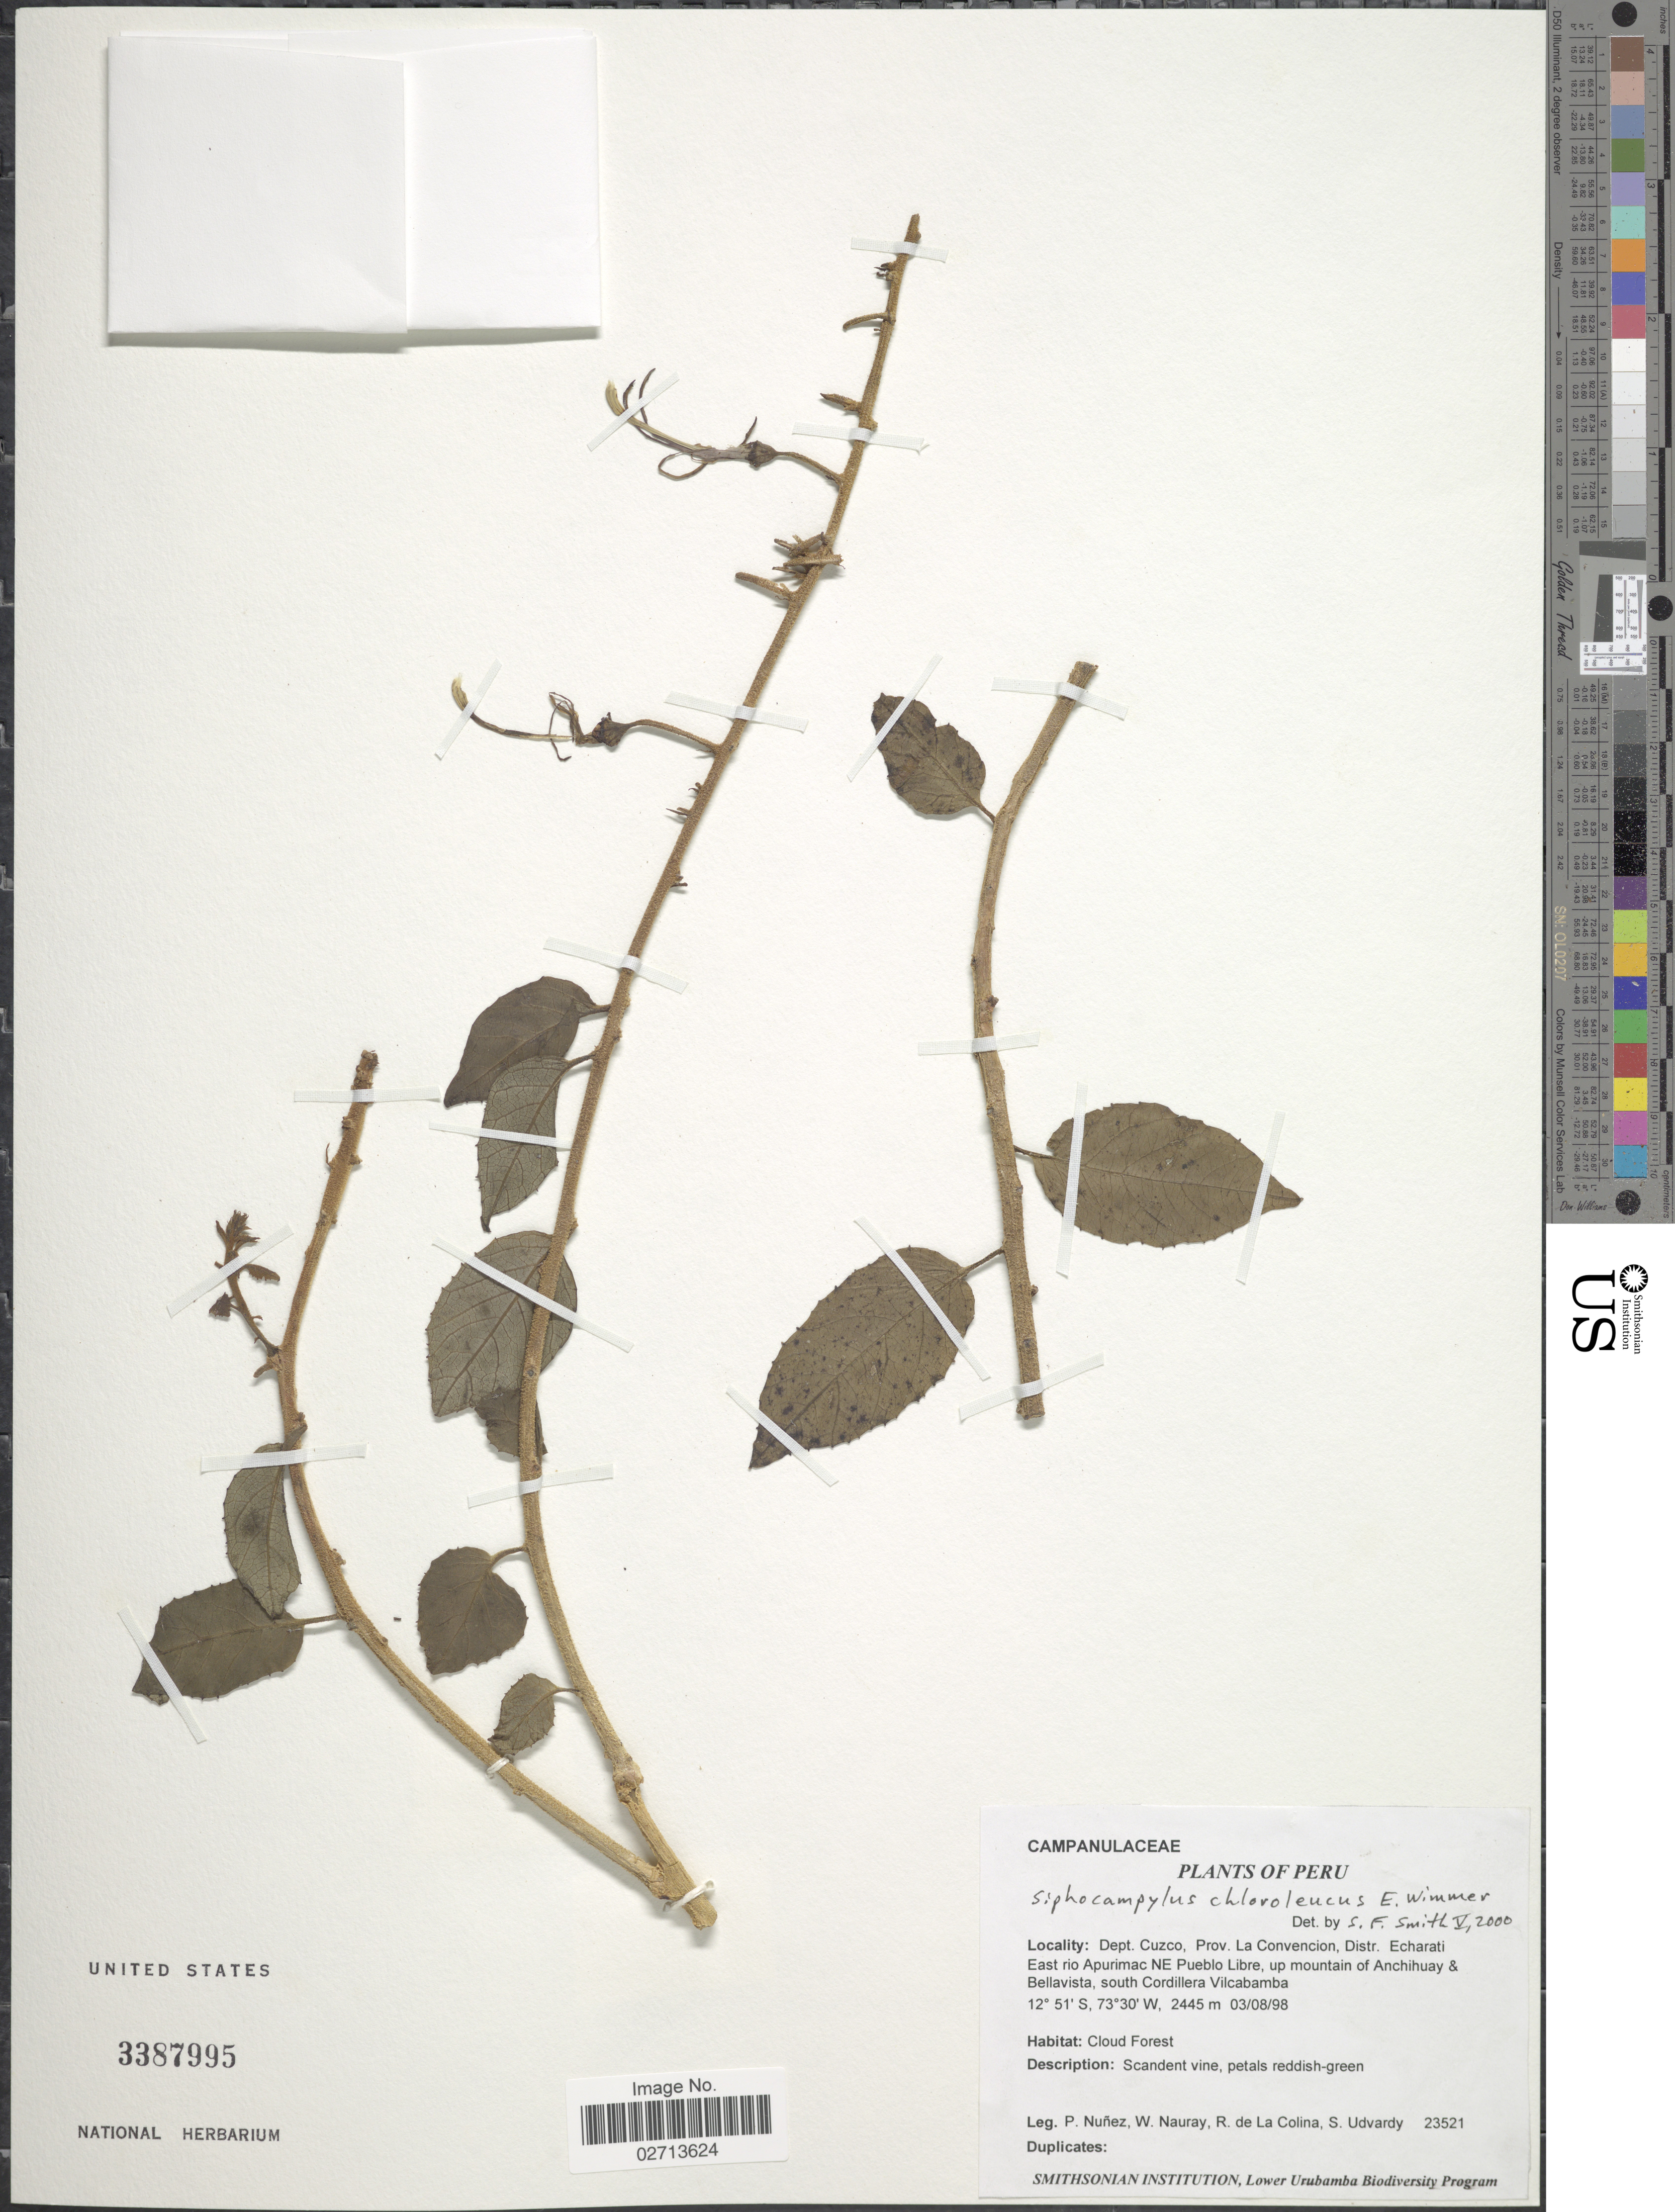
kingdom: Plantae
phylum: Tracheophyta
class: Magnoliopsida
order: Asterales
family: Campanulaceae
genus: Siphocampylus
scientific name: Siphocampylus chloroleucus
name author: E. Wimm.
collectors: P. Nuñez V., W. Nauray, R. de La Colina & S. Udvardy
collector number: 23521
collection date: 1998-08-03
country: Peru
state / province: Cusco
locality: Prov. La Convencion, Distr. Echarati East rio Apurimac NE Pueblo Libre, up mountain of Anchihuay & Bellavista, south Cordillera Vilcabamba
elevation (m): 2445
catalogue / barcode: US 3387995